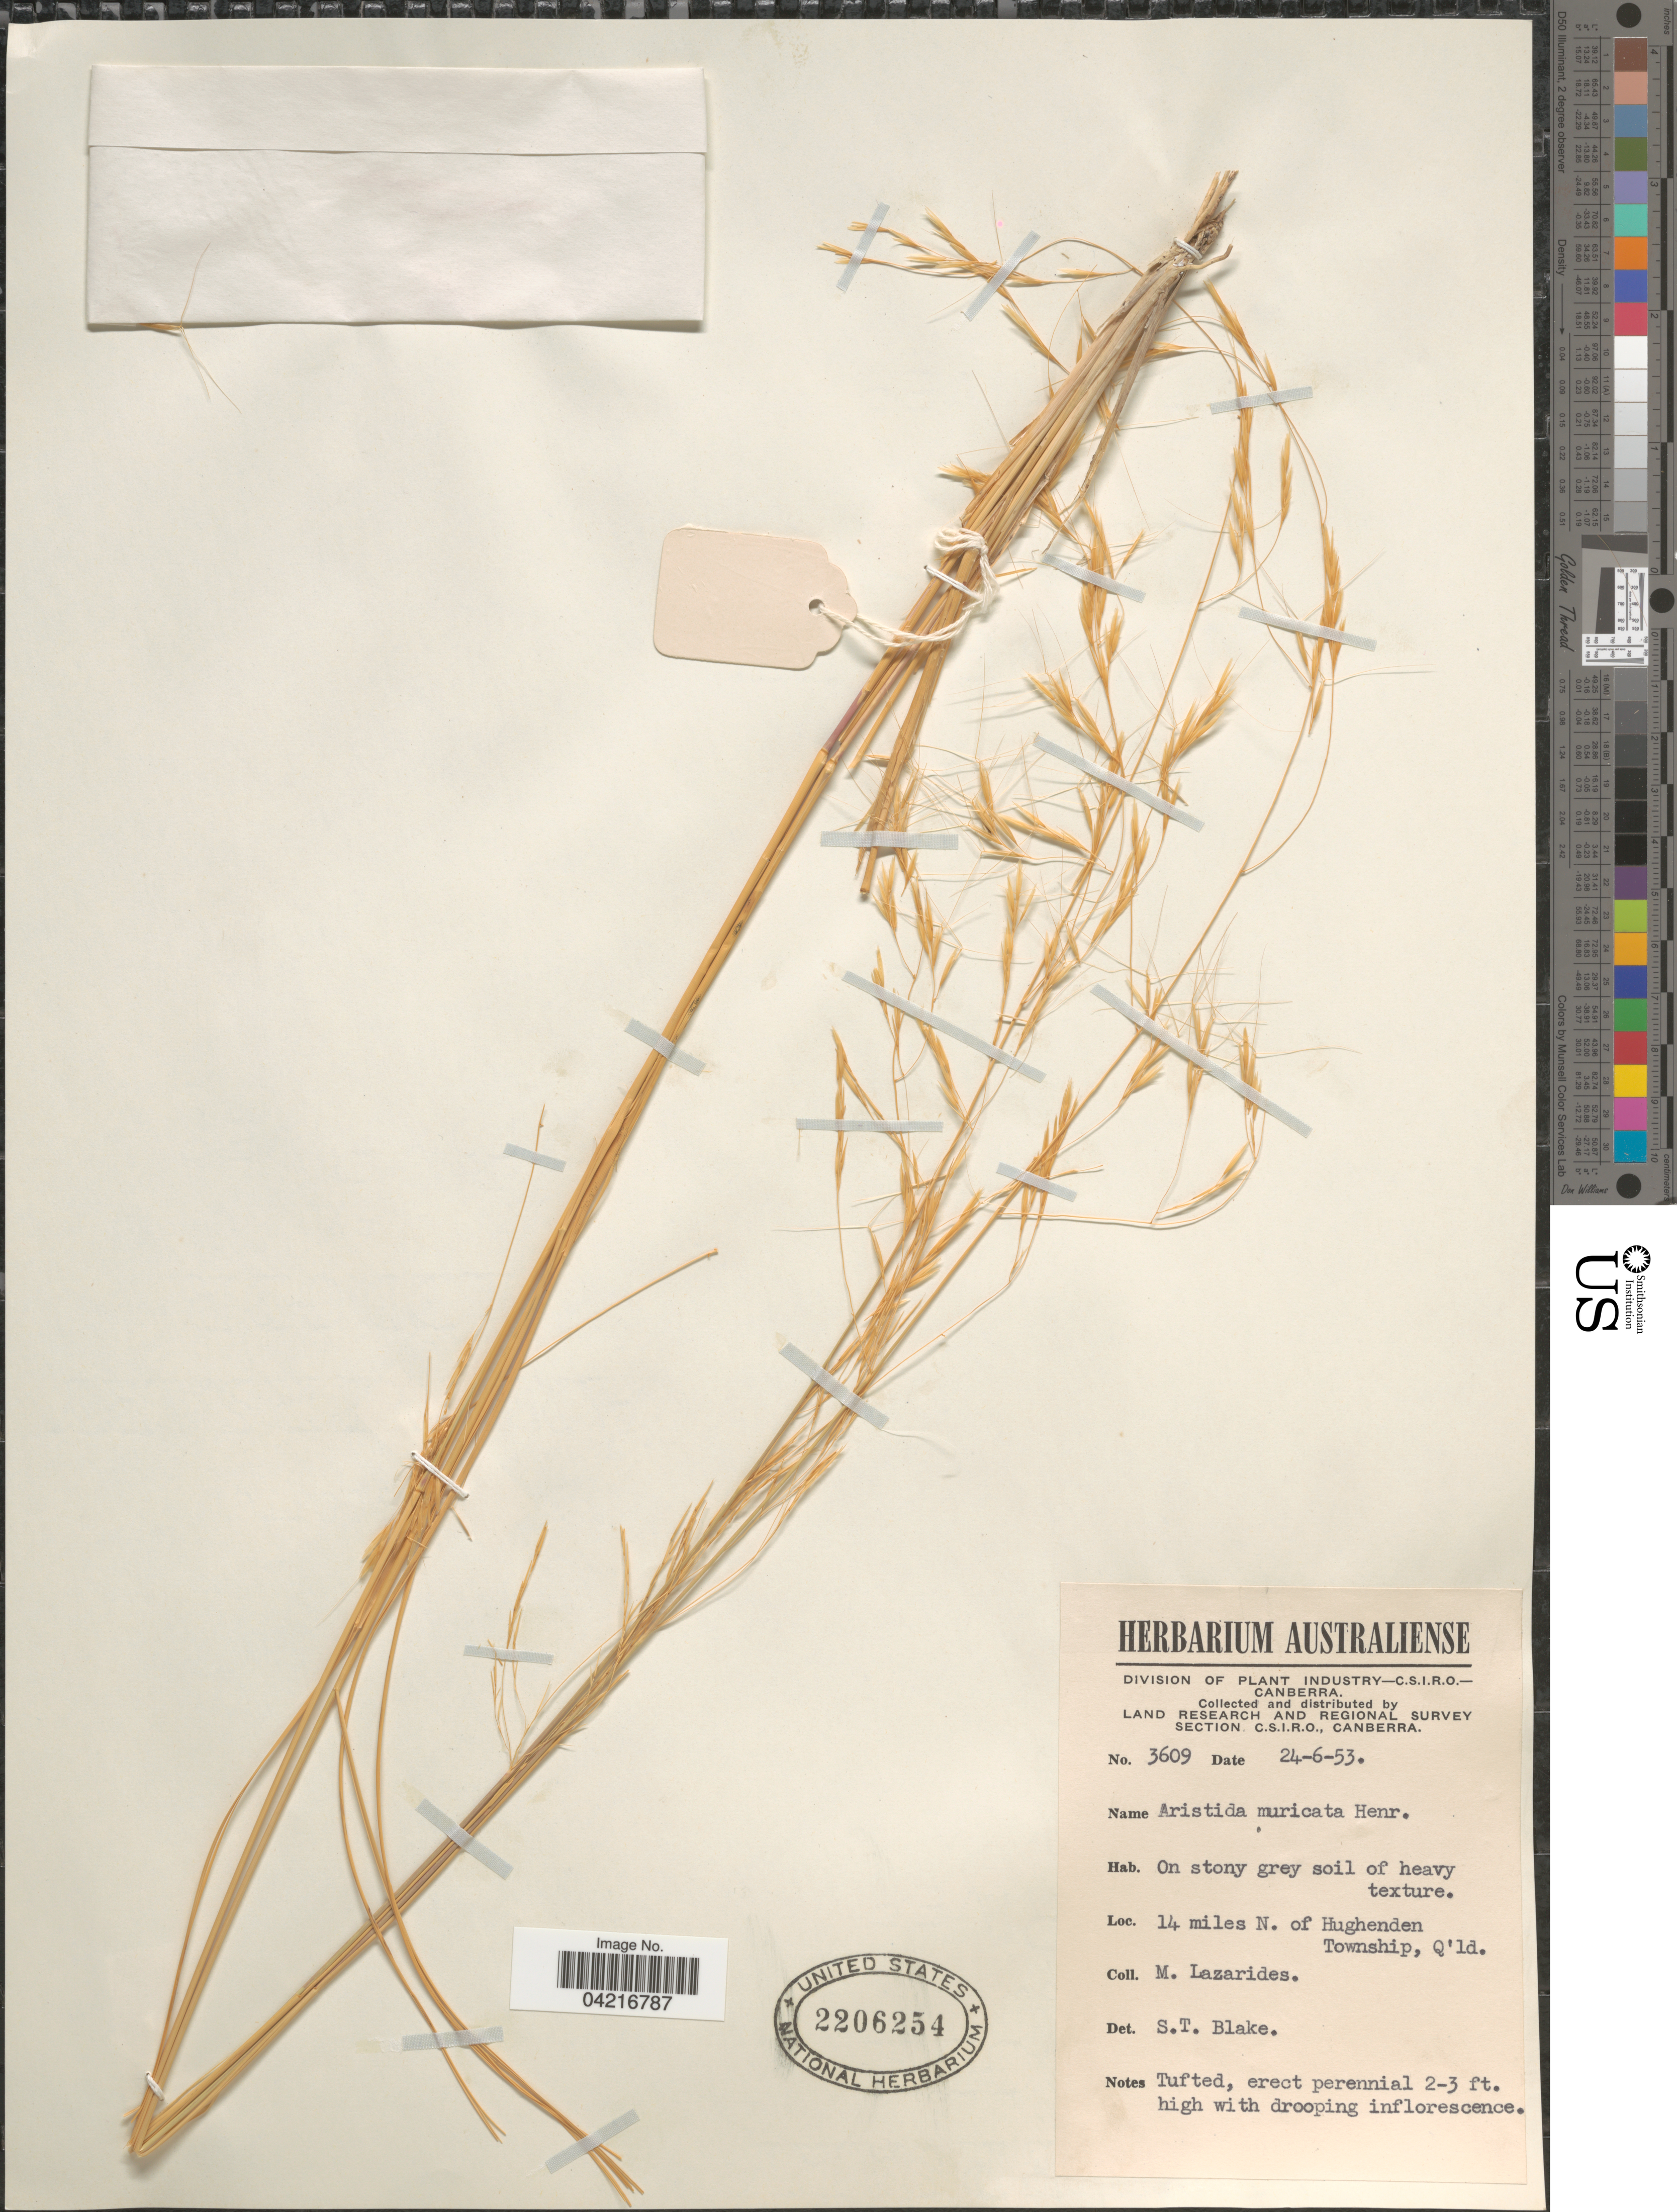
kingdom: Plantae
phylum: Tracheophyta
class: Liliopsida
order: Poales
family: Poaceae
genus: Aristida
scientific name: Aristida muricata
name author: Henr.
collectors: M. Lazarides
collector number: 3609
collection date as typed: Transcribed d/m/y: 24/6/53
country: Australia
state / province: Queensland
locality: Land Research and Regional Survey Section, C.S.I.R.O. 14 miles N. of Hughenden Township, Q'ld.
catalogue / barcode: US 2206254